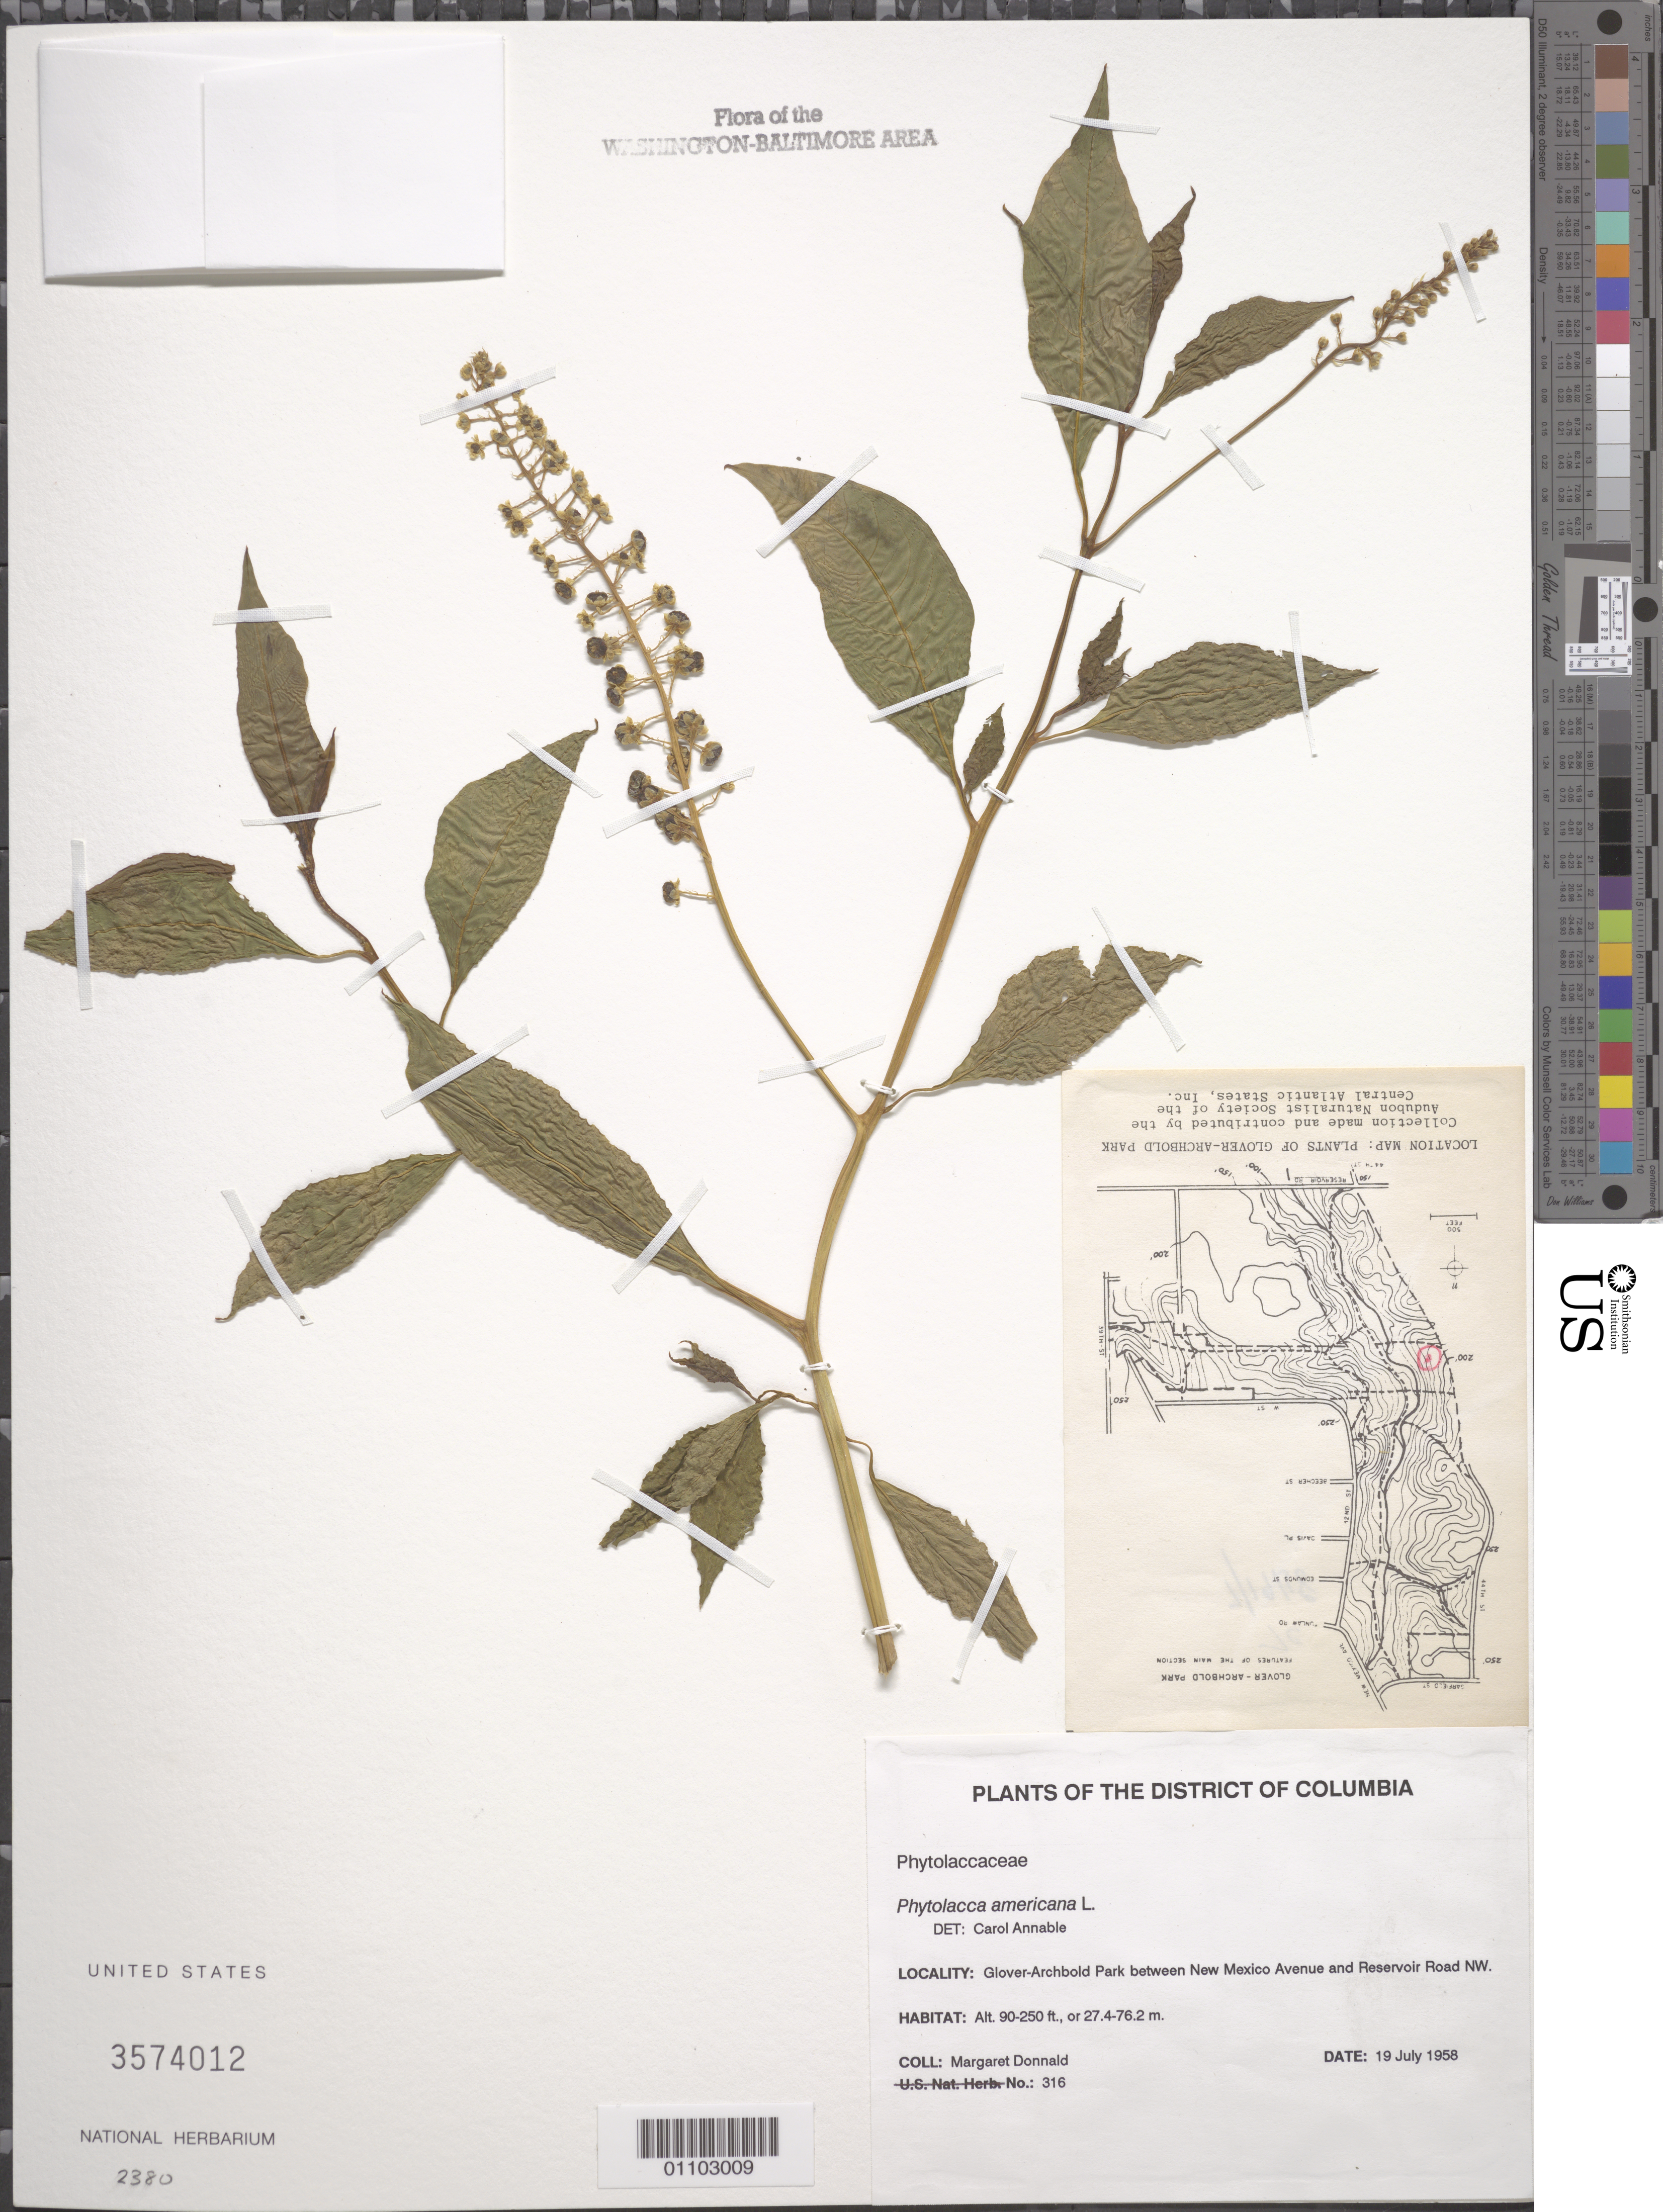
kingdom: Plantae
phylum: Tracheophyta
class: Magnoliopsida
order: Caryophyllales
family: Phytolaccaceae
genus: Phytolacca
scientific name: Phytolacca americana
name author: L.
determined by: Annable, C. R.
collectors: M. Donnald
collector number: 316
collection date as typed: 19 July 1958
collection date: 1958-07-19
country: United States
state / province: District of Columbia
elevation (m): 27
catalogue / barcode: US 3574012